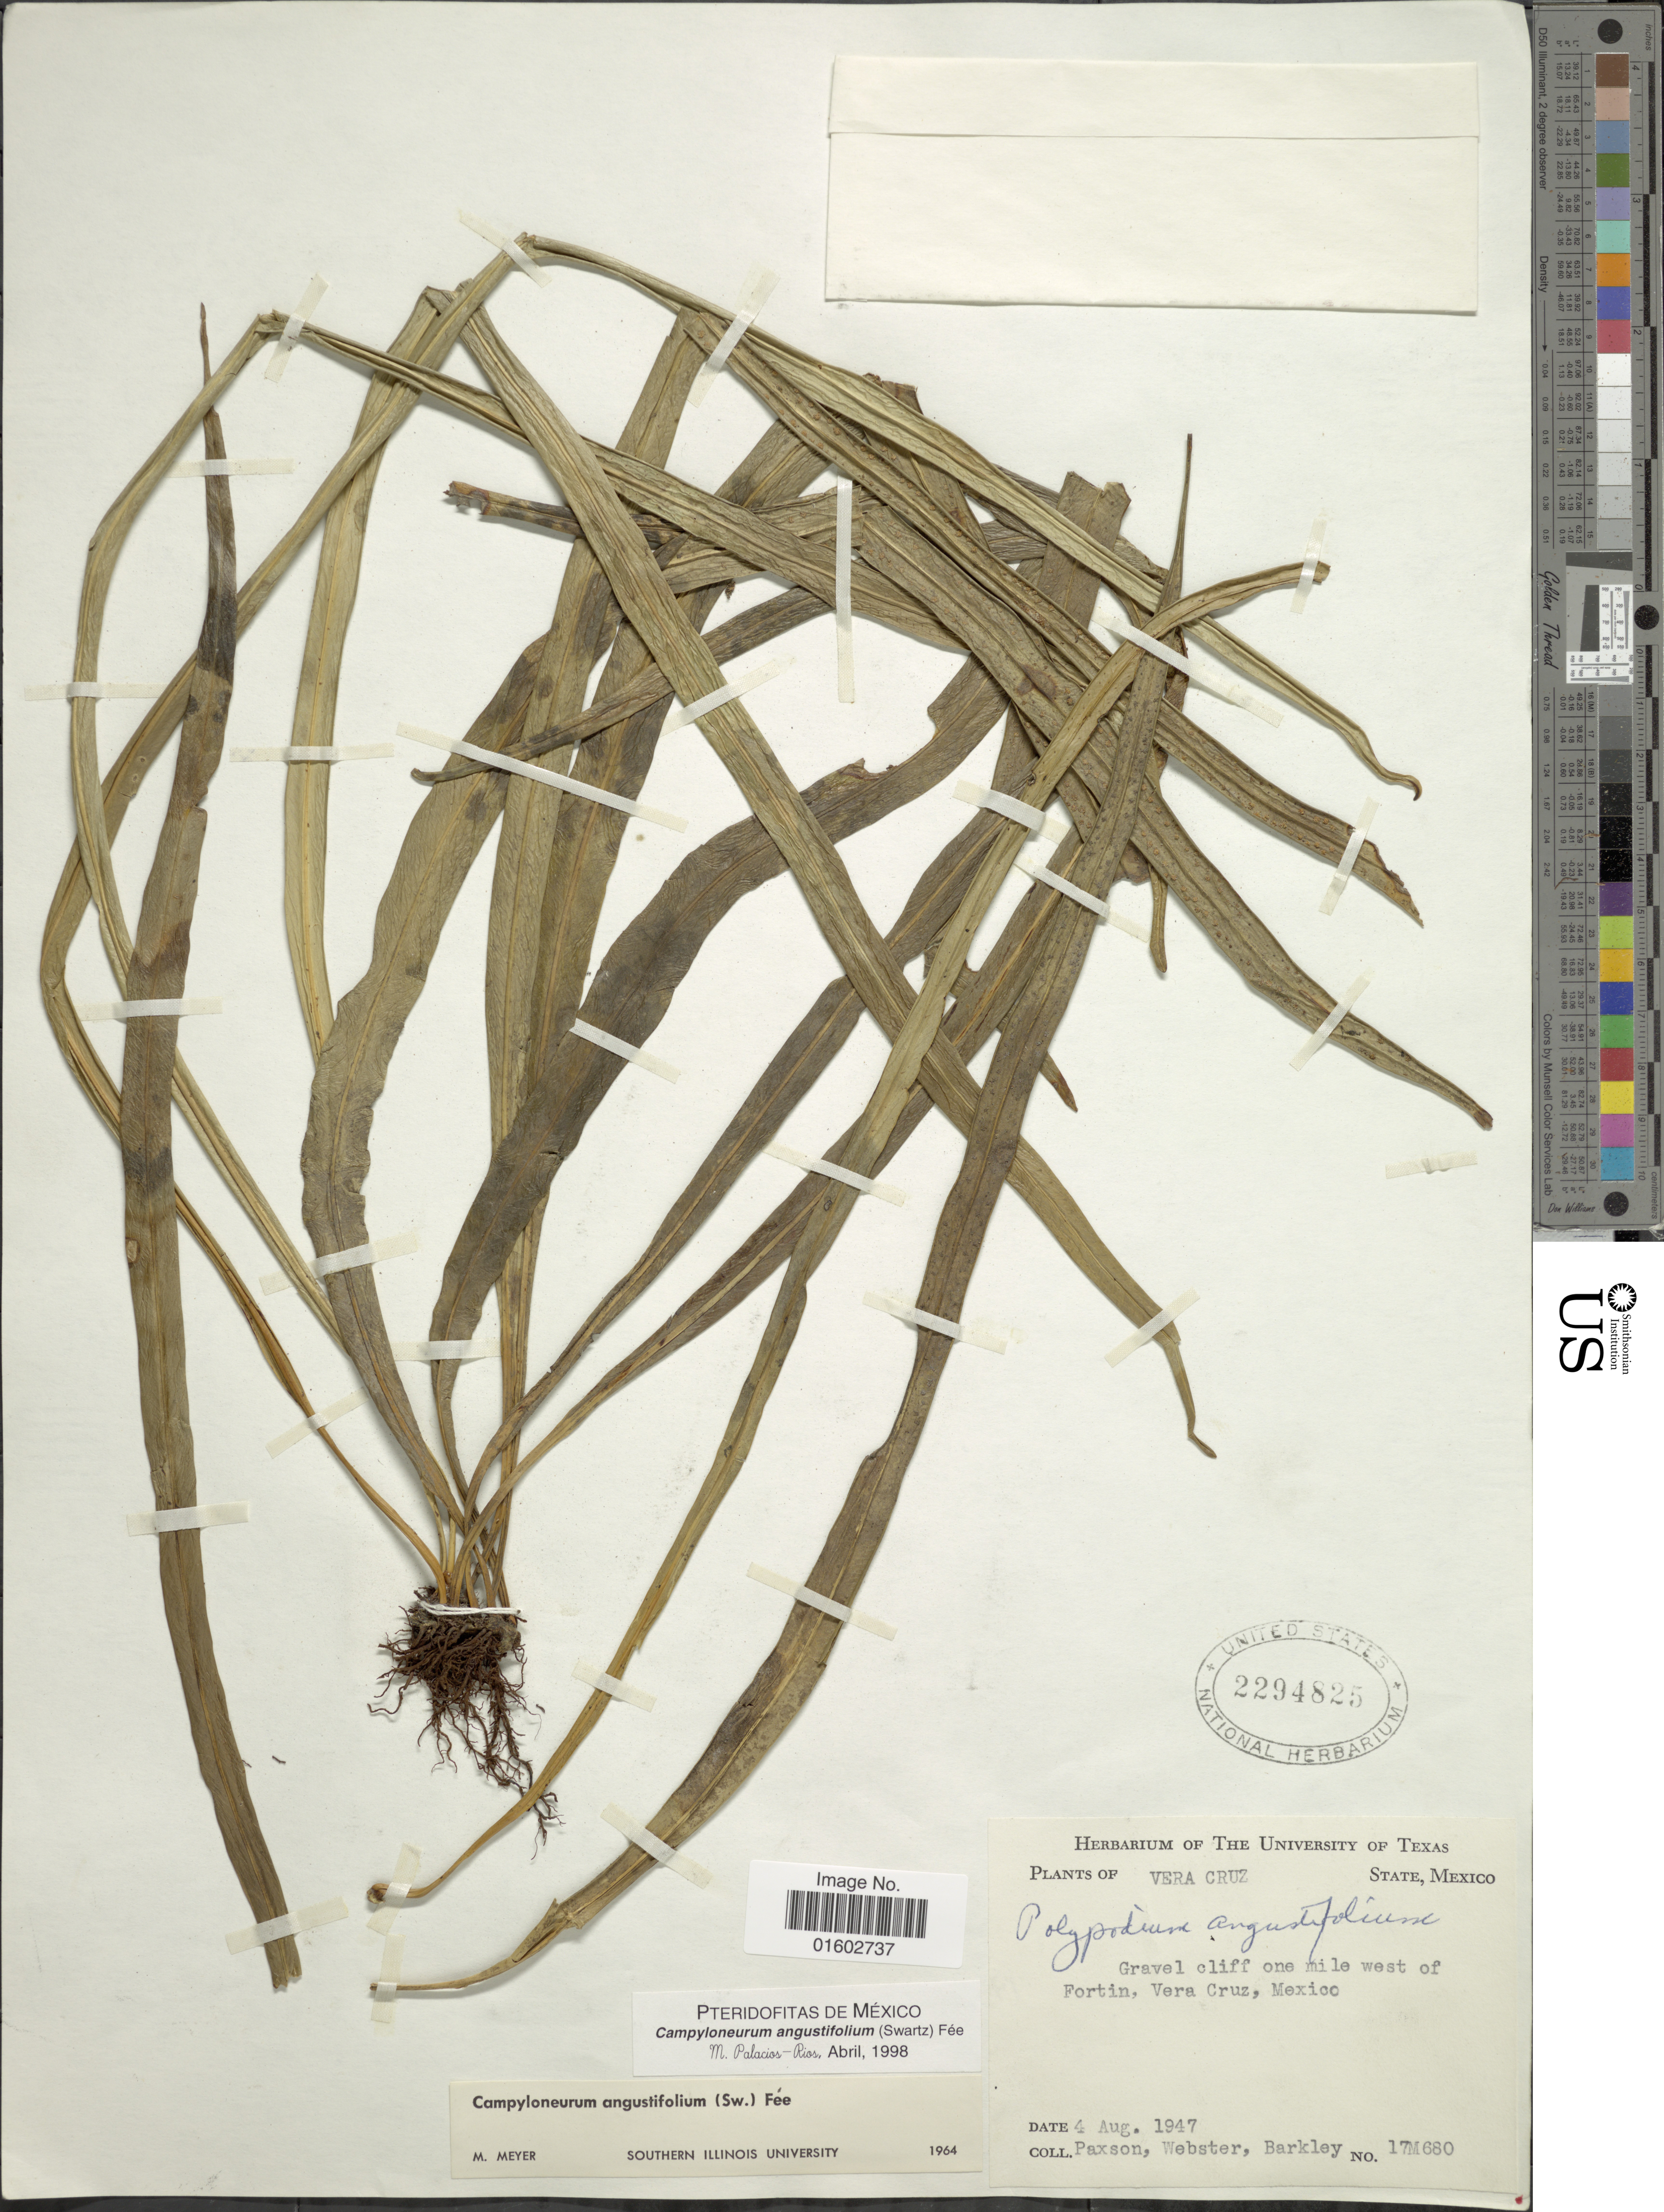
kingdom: Plantae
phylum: Tracheophyta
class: Polypodiopsida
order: Polypodiales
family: Polypodiaceae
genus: Campyloneurum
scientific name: Campyloneurum angustifolium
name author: (Sw.) Fée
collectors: Paxson, -. Webster & -- Barkley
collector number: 17M680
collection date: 1947-08-04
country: Mexico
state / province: Veracruz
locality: Vera Cruz, Gravel cliff one miles west of Fortin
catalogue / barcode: US 2294825